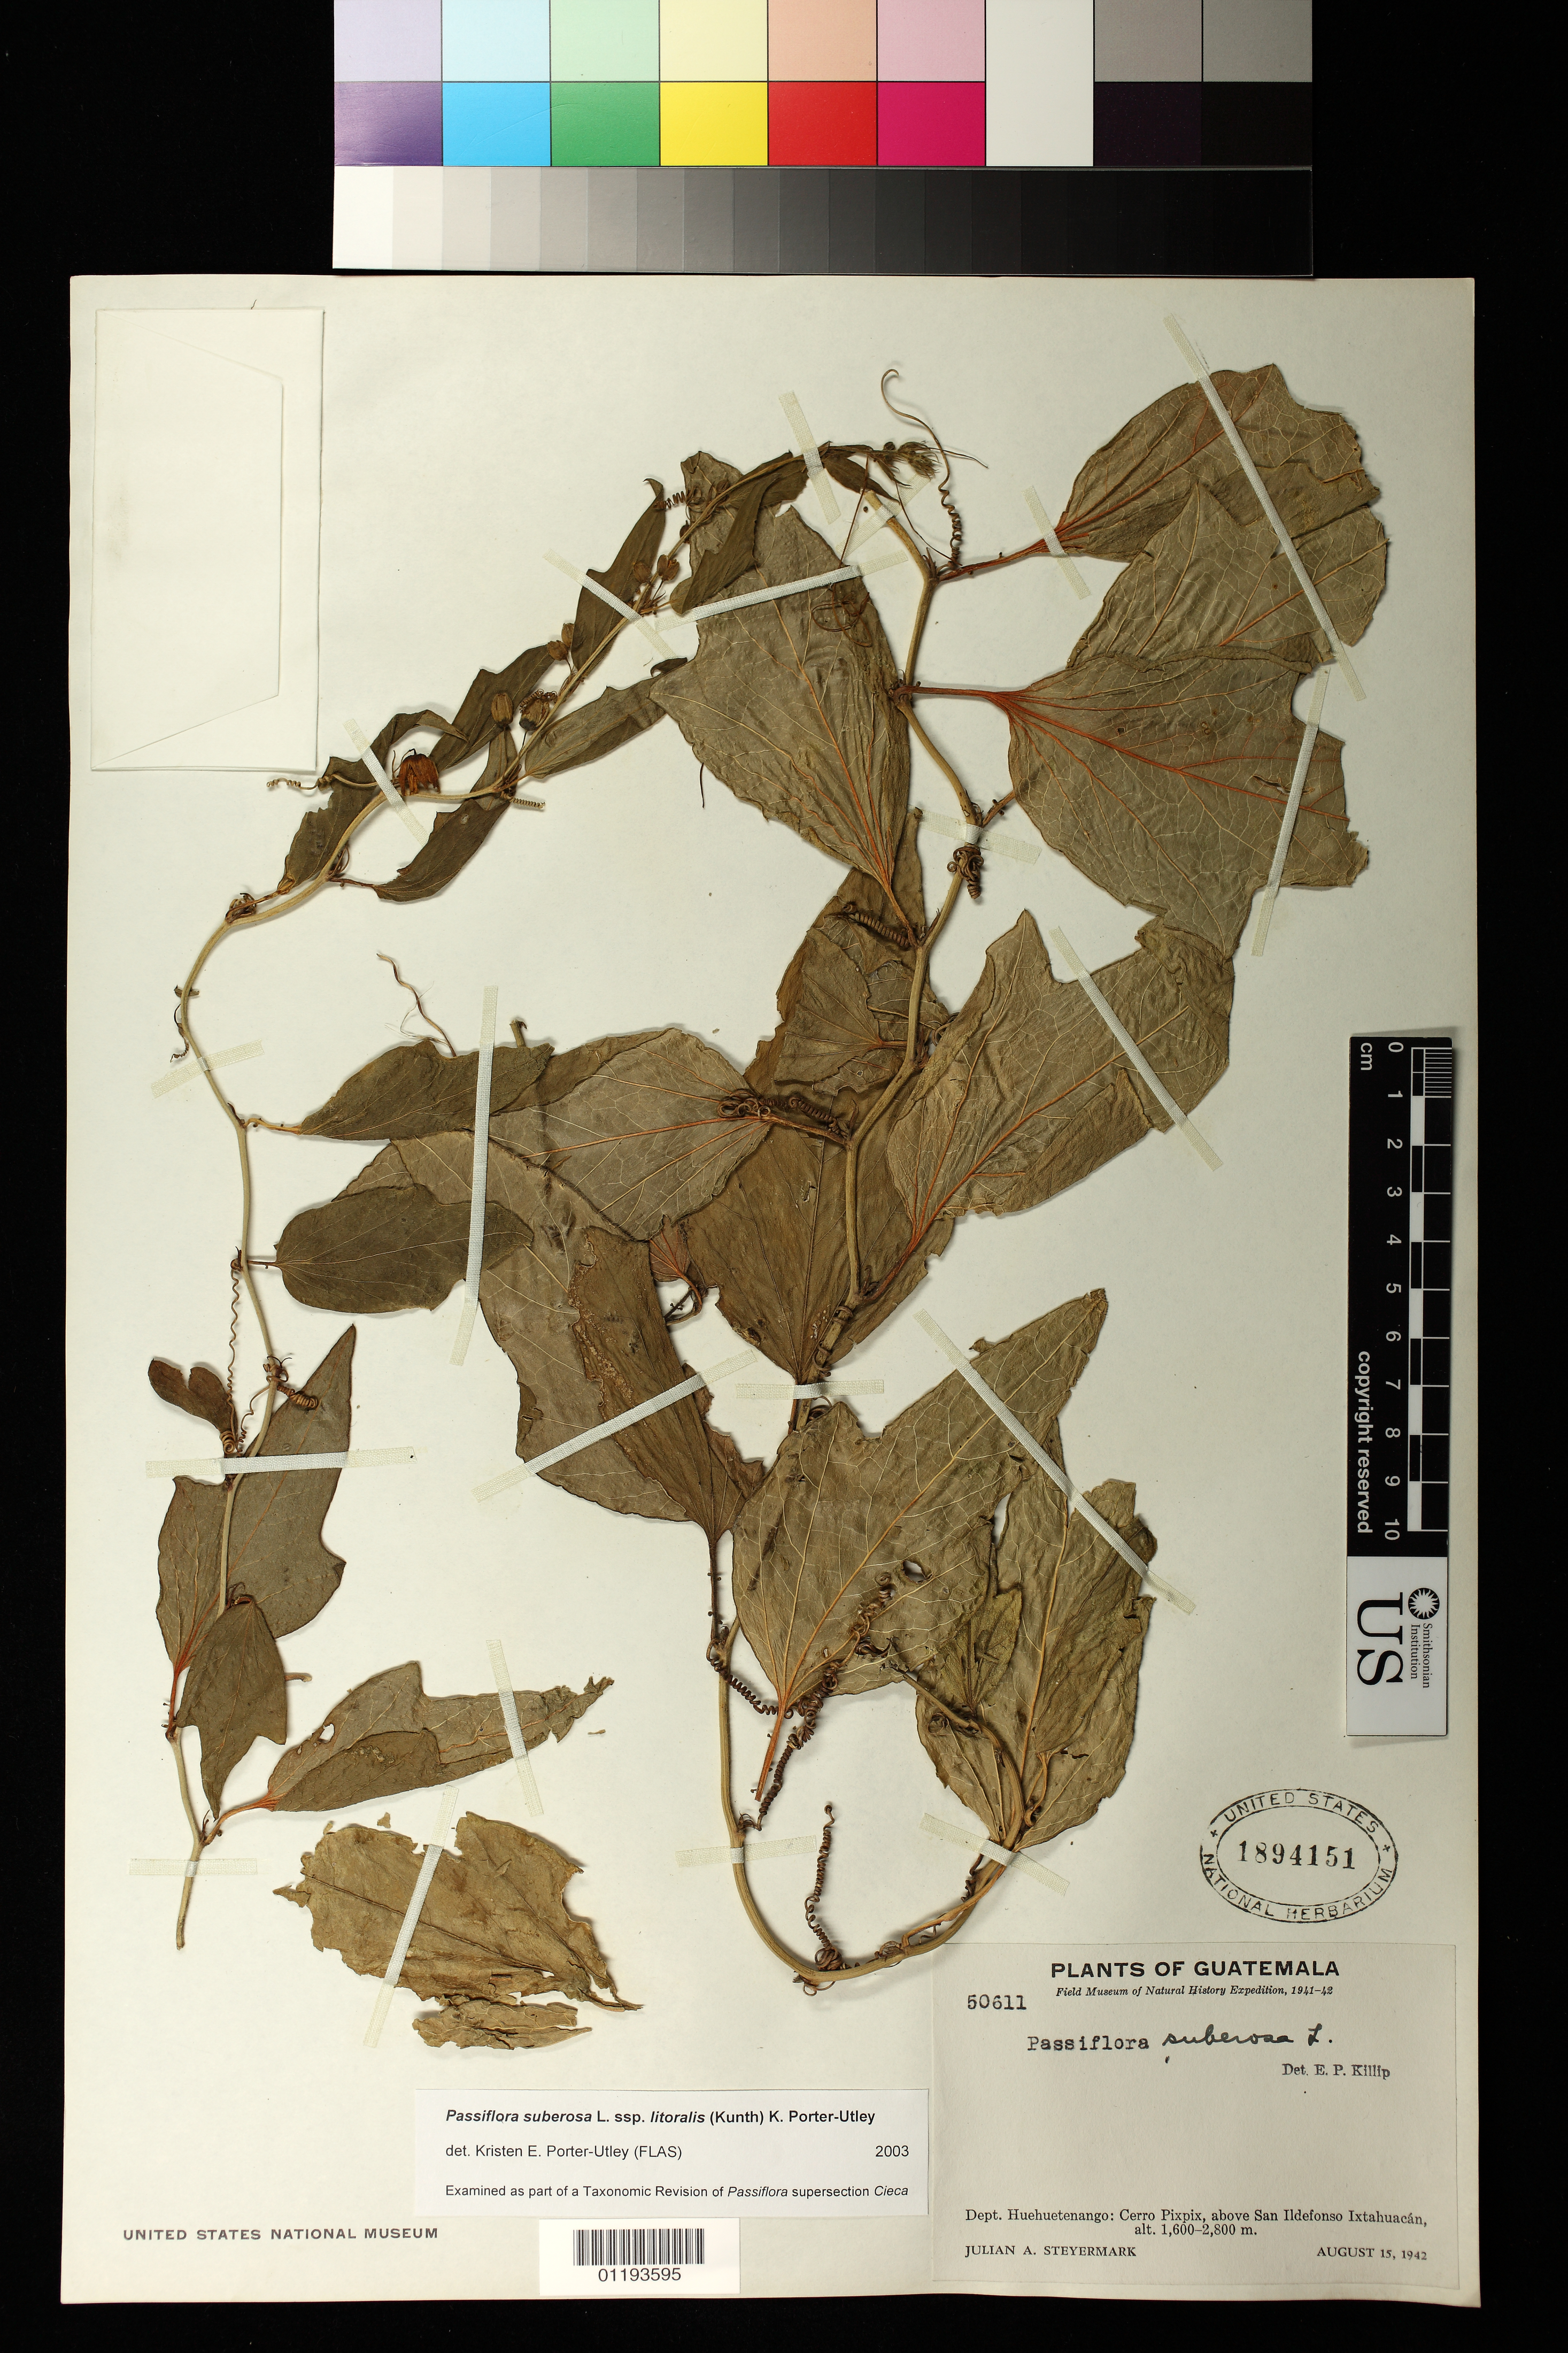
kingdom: Plantae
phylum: Tracheophyta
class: Magnoliopsida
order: Malpighiales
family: Passifloraceae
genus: Passiflora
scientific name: Passiflora suberosa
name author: L.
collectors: J. Steyermark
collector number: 50611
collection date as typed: Aug 15 1942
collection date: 1942-08-15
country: Guatemala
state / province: Huehuetenango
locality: Dept. Huehuetenango: Cerro Pixpix, above San Ildefonso Ixtahuacan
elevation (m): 1600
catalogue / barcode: US 1894151